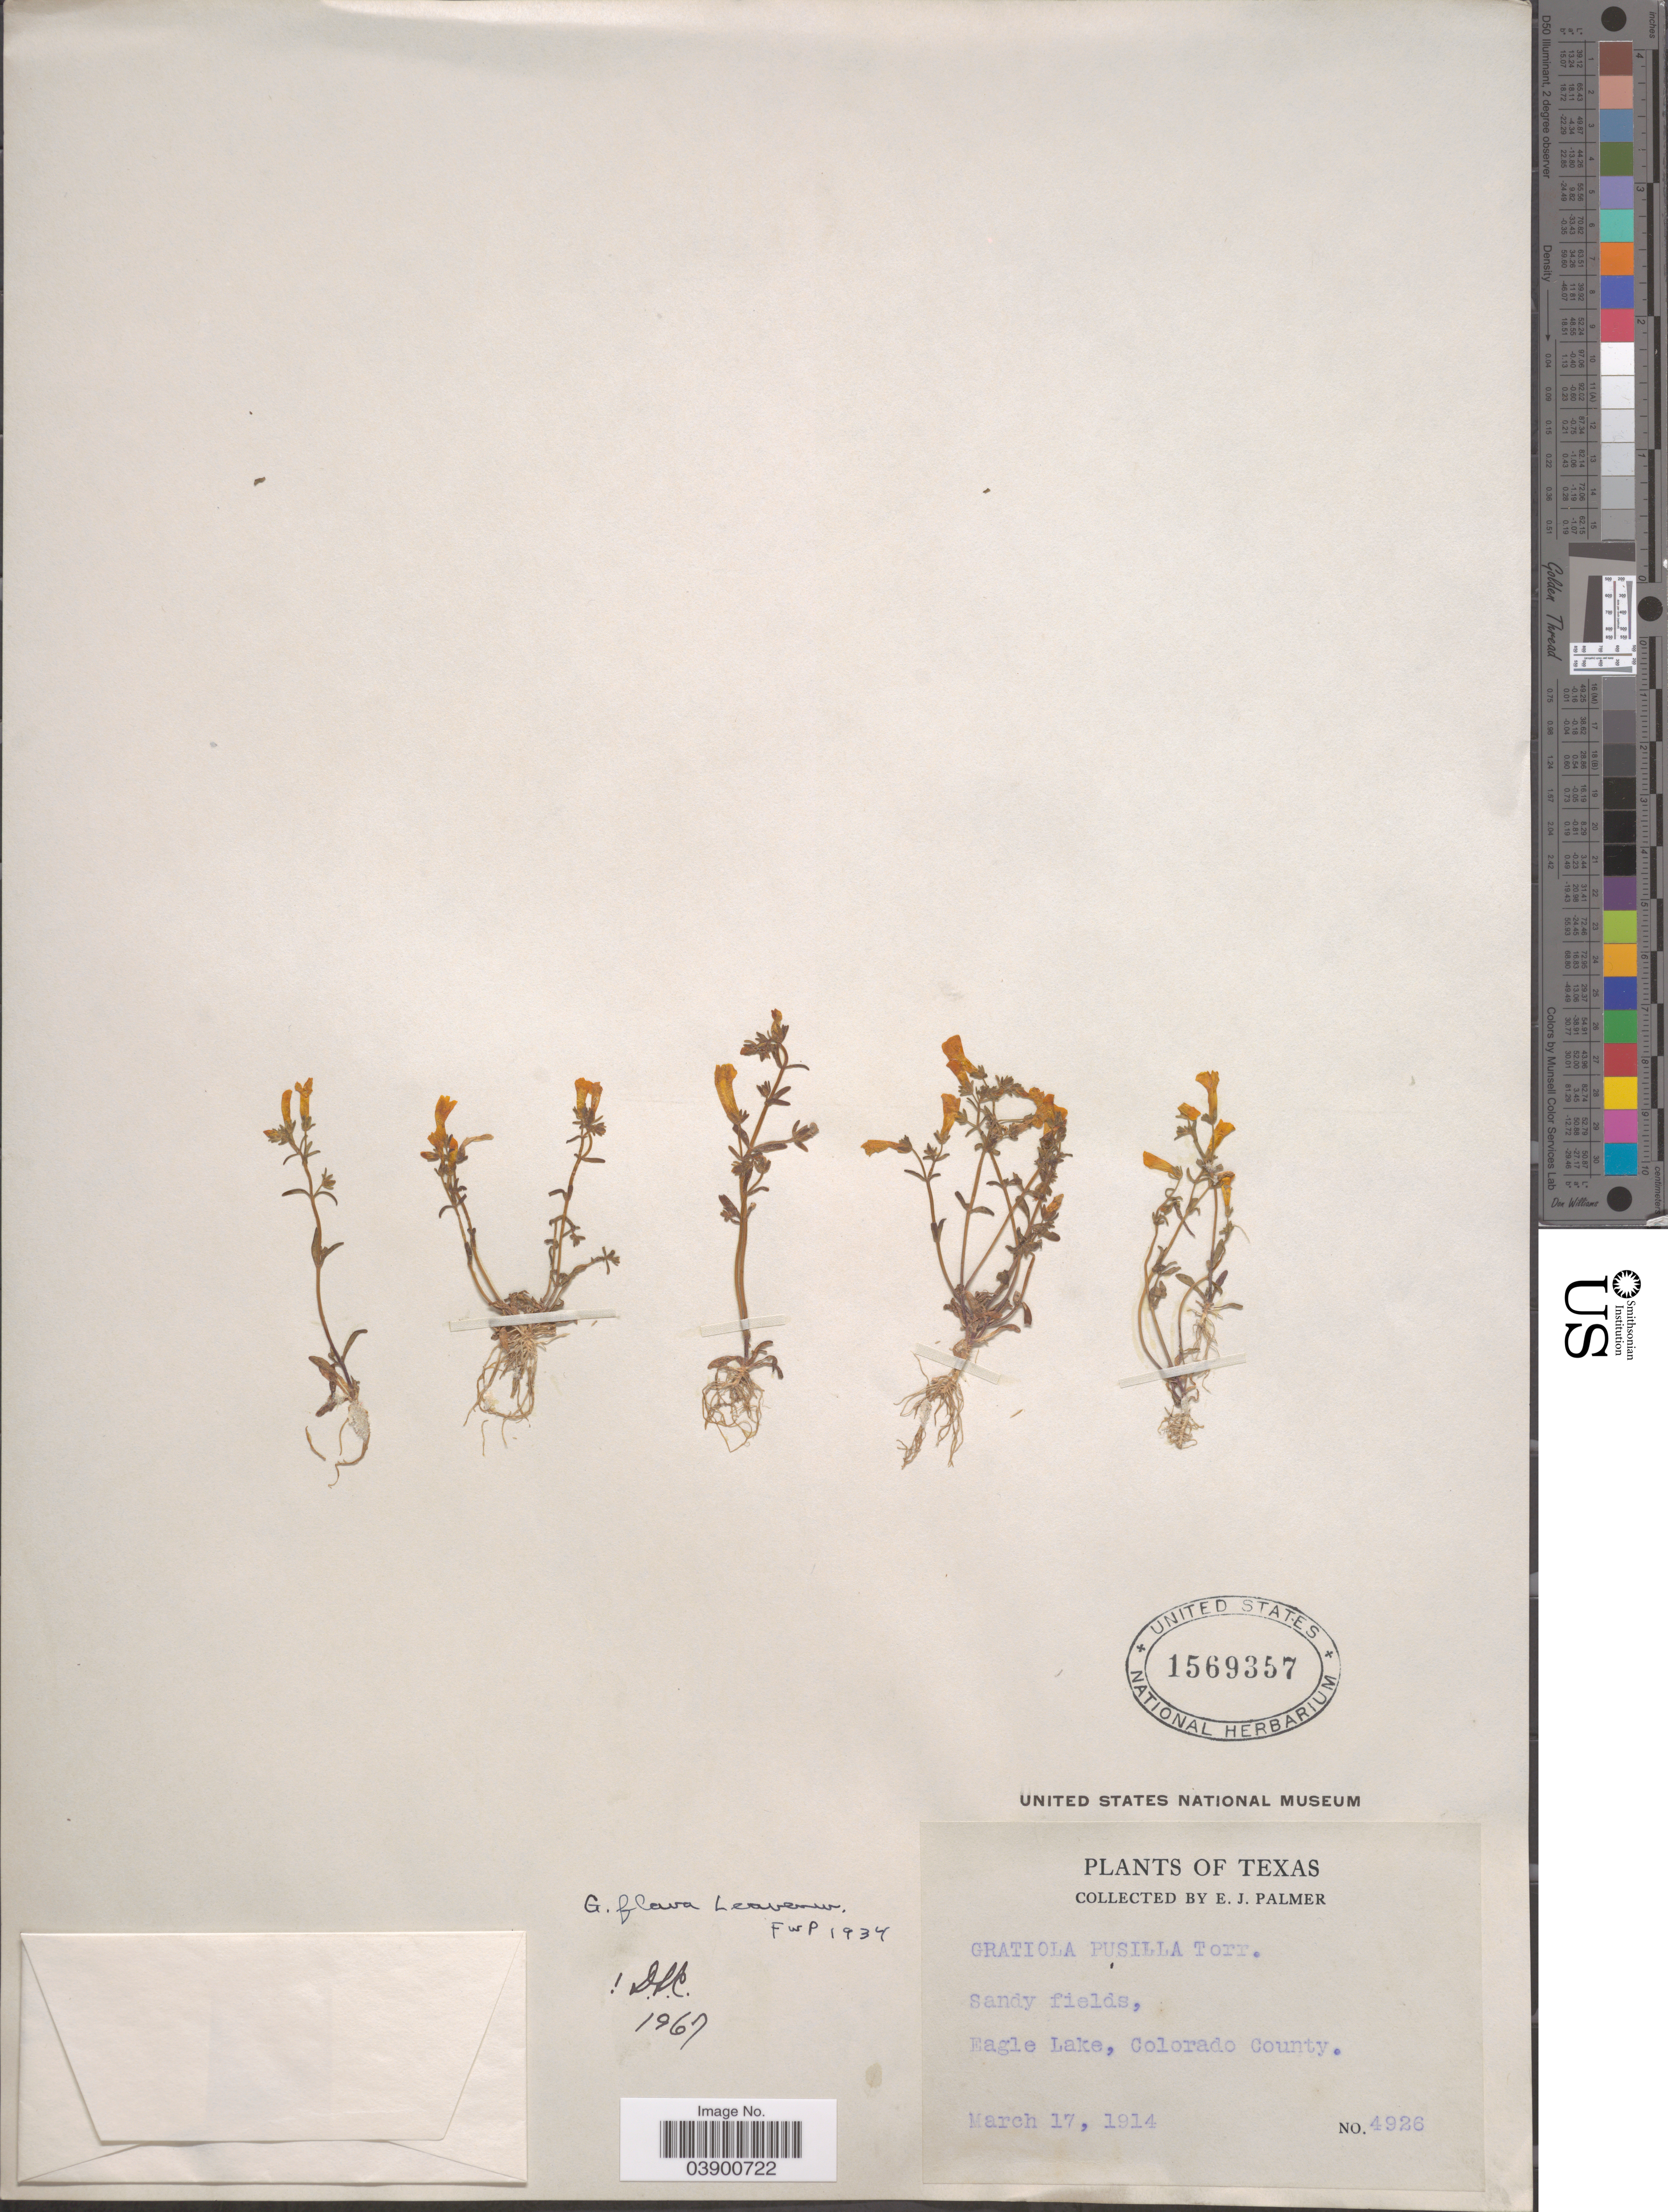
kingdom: Plantae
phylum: Tracheophyta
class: Magnoliopsida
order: Lamiales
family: Plantaginaceae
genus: Gratiola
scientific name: Gratiola flava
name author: Leavenw. ex Pennell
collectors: E. J. Palmer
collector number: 4926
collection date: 1914-03-17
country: United States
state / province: Texas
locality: Eagle Lake, Colorado County.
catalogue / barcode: US 1569357